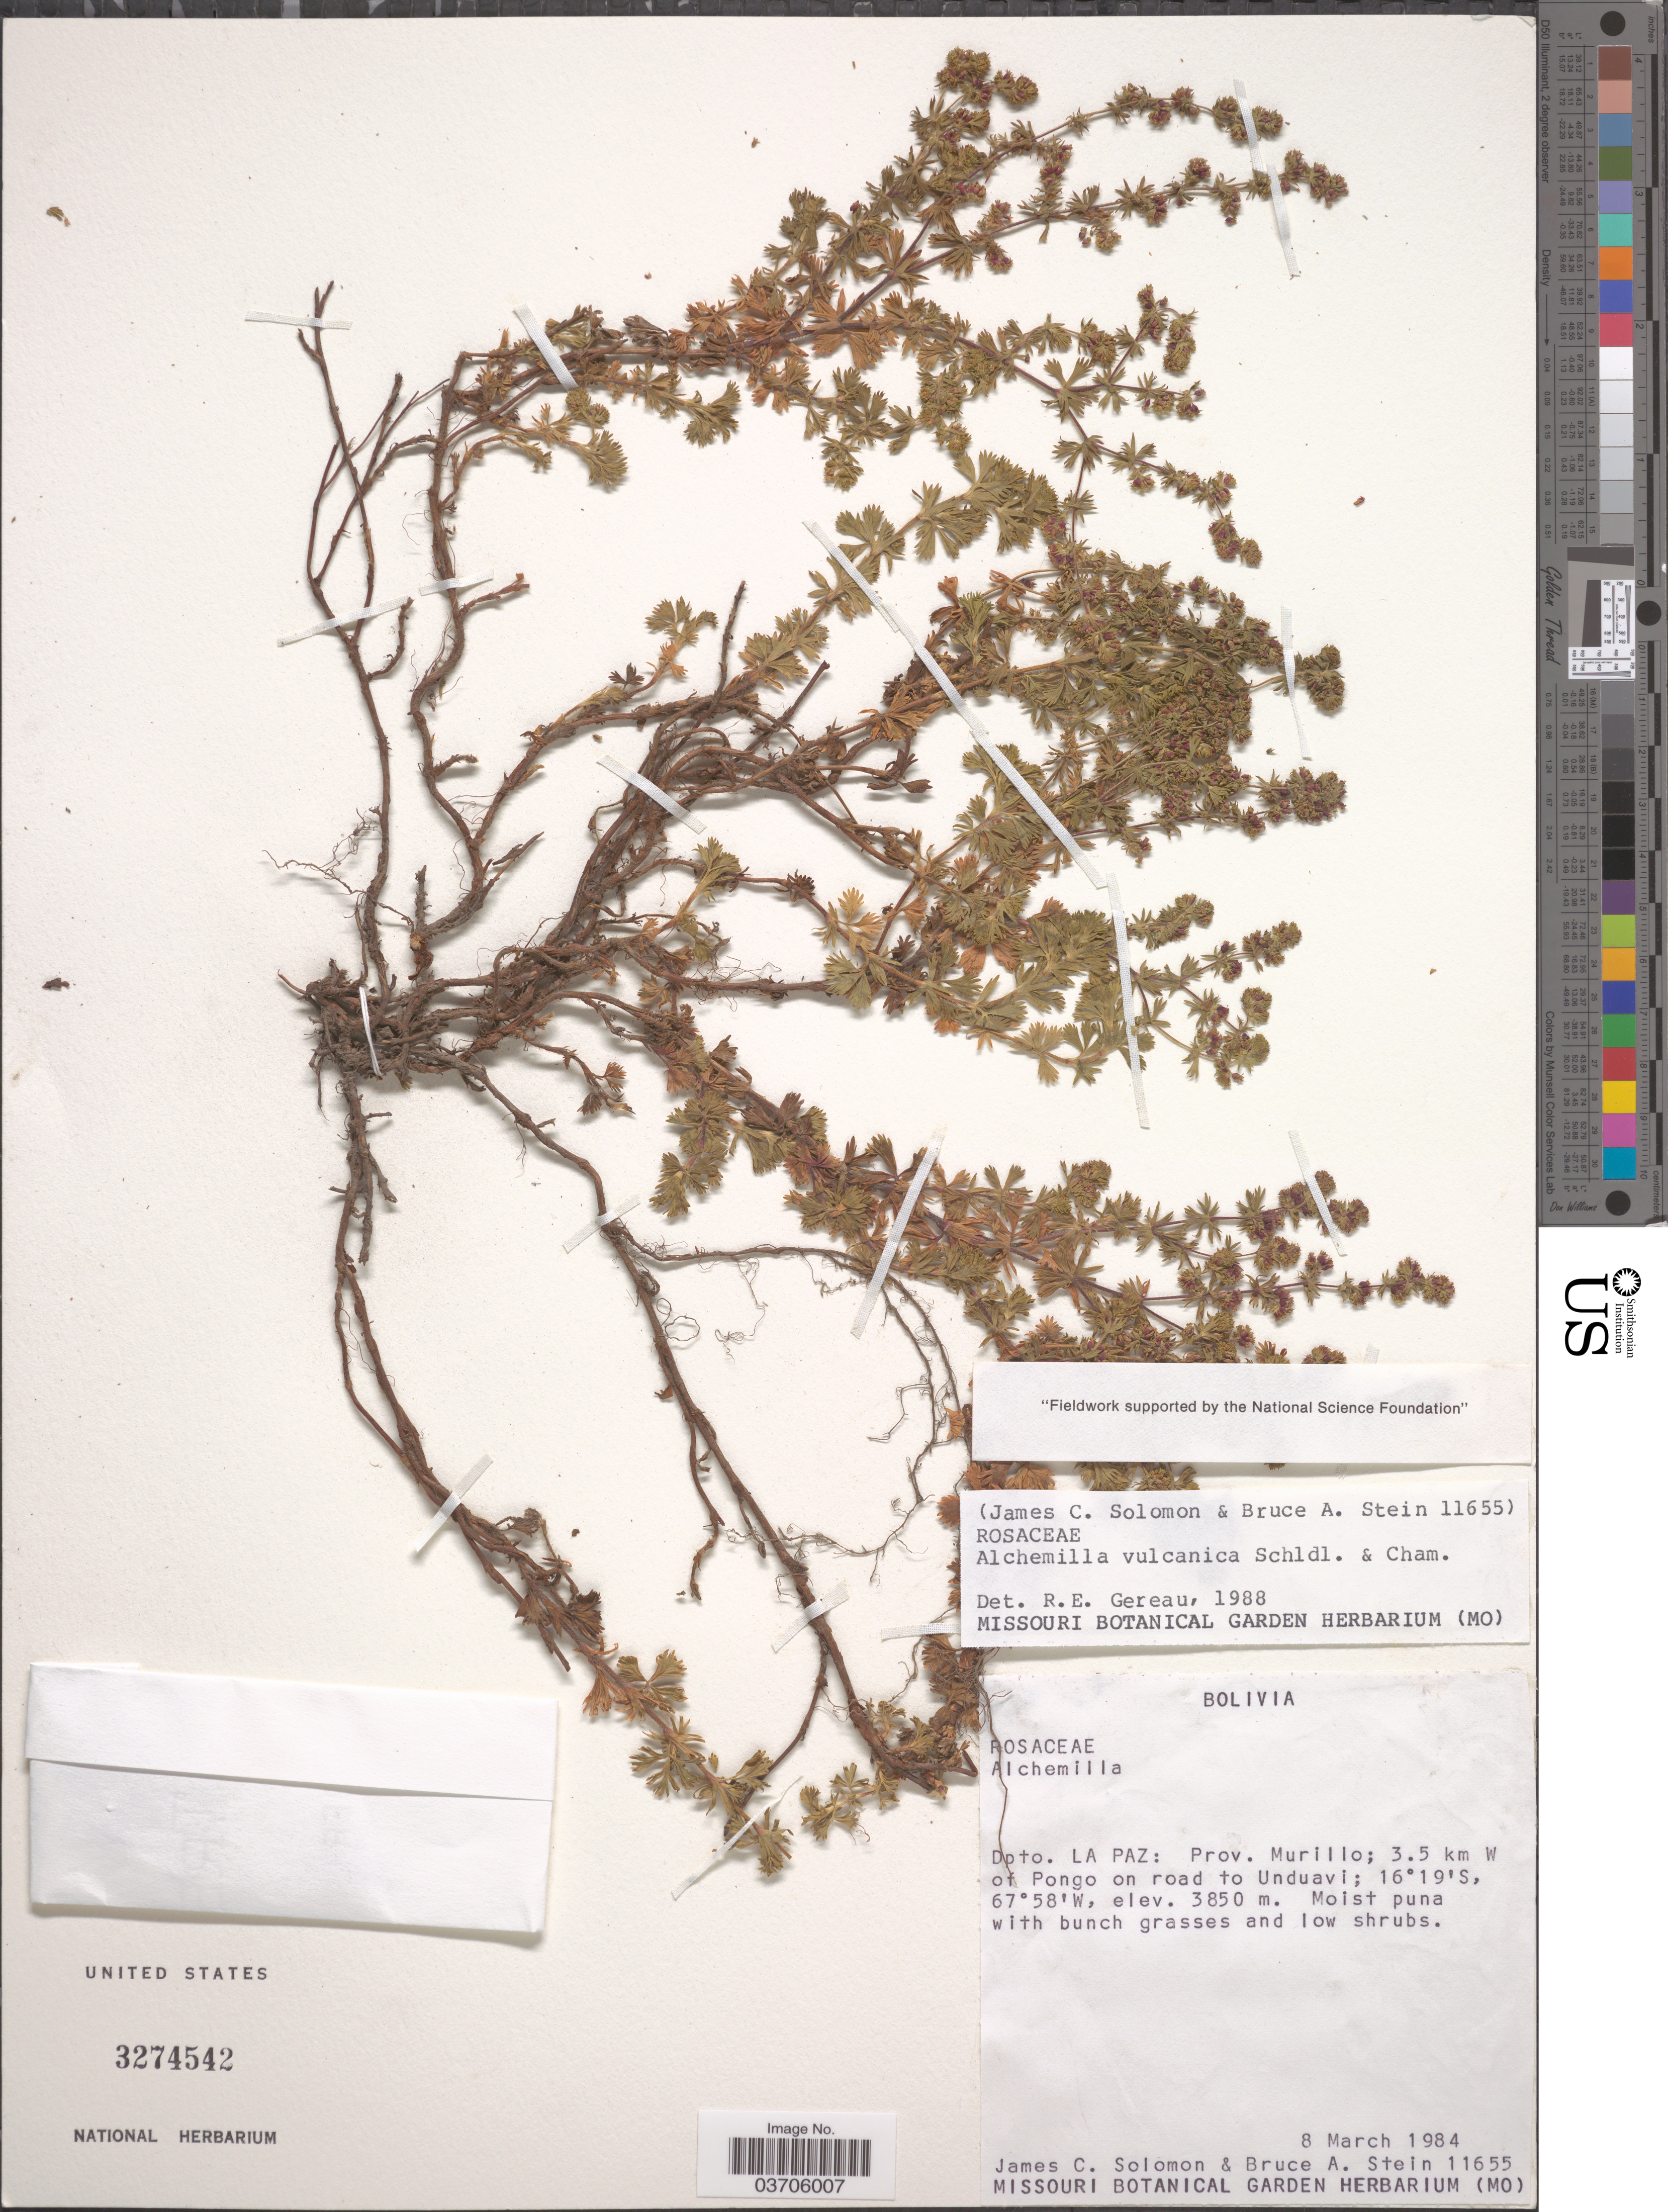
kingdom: Plantae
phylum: Tracheophyta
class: Magnoliopsida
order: Rosales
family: Rosaceae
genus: Lachemilla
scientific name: Lachemilla vulcanica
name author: (Cham. & Schltdl.) Rydb.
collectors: J. C. Solomon & B. A. Stein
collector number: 11655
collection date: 1984-03-08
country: Bolivia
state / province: La Paz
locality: Dpto. La Paz: Prov. Murillo; 3.5 km W of Pongo on road to Unduavi.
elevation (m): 3850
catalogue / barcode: US 3274542